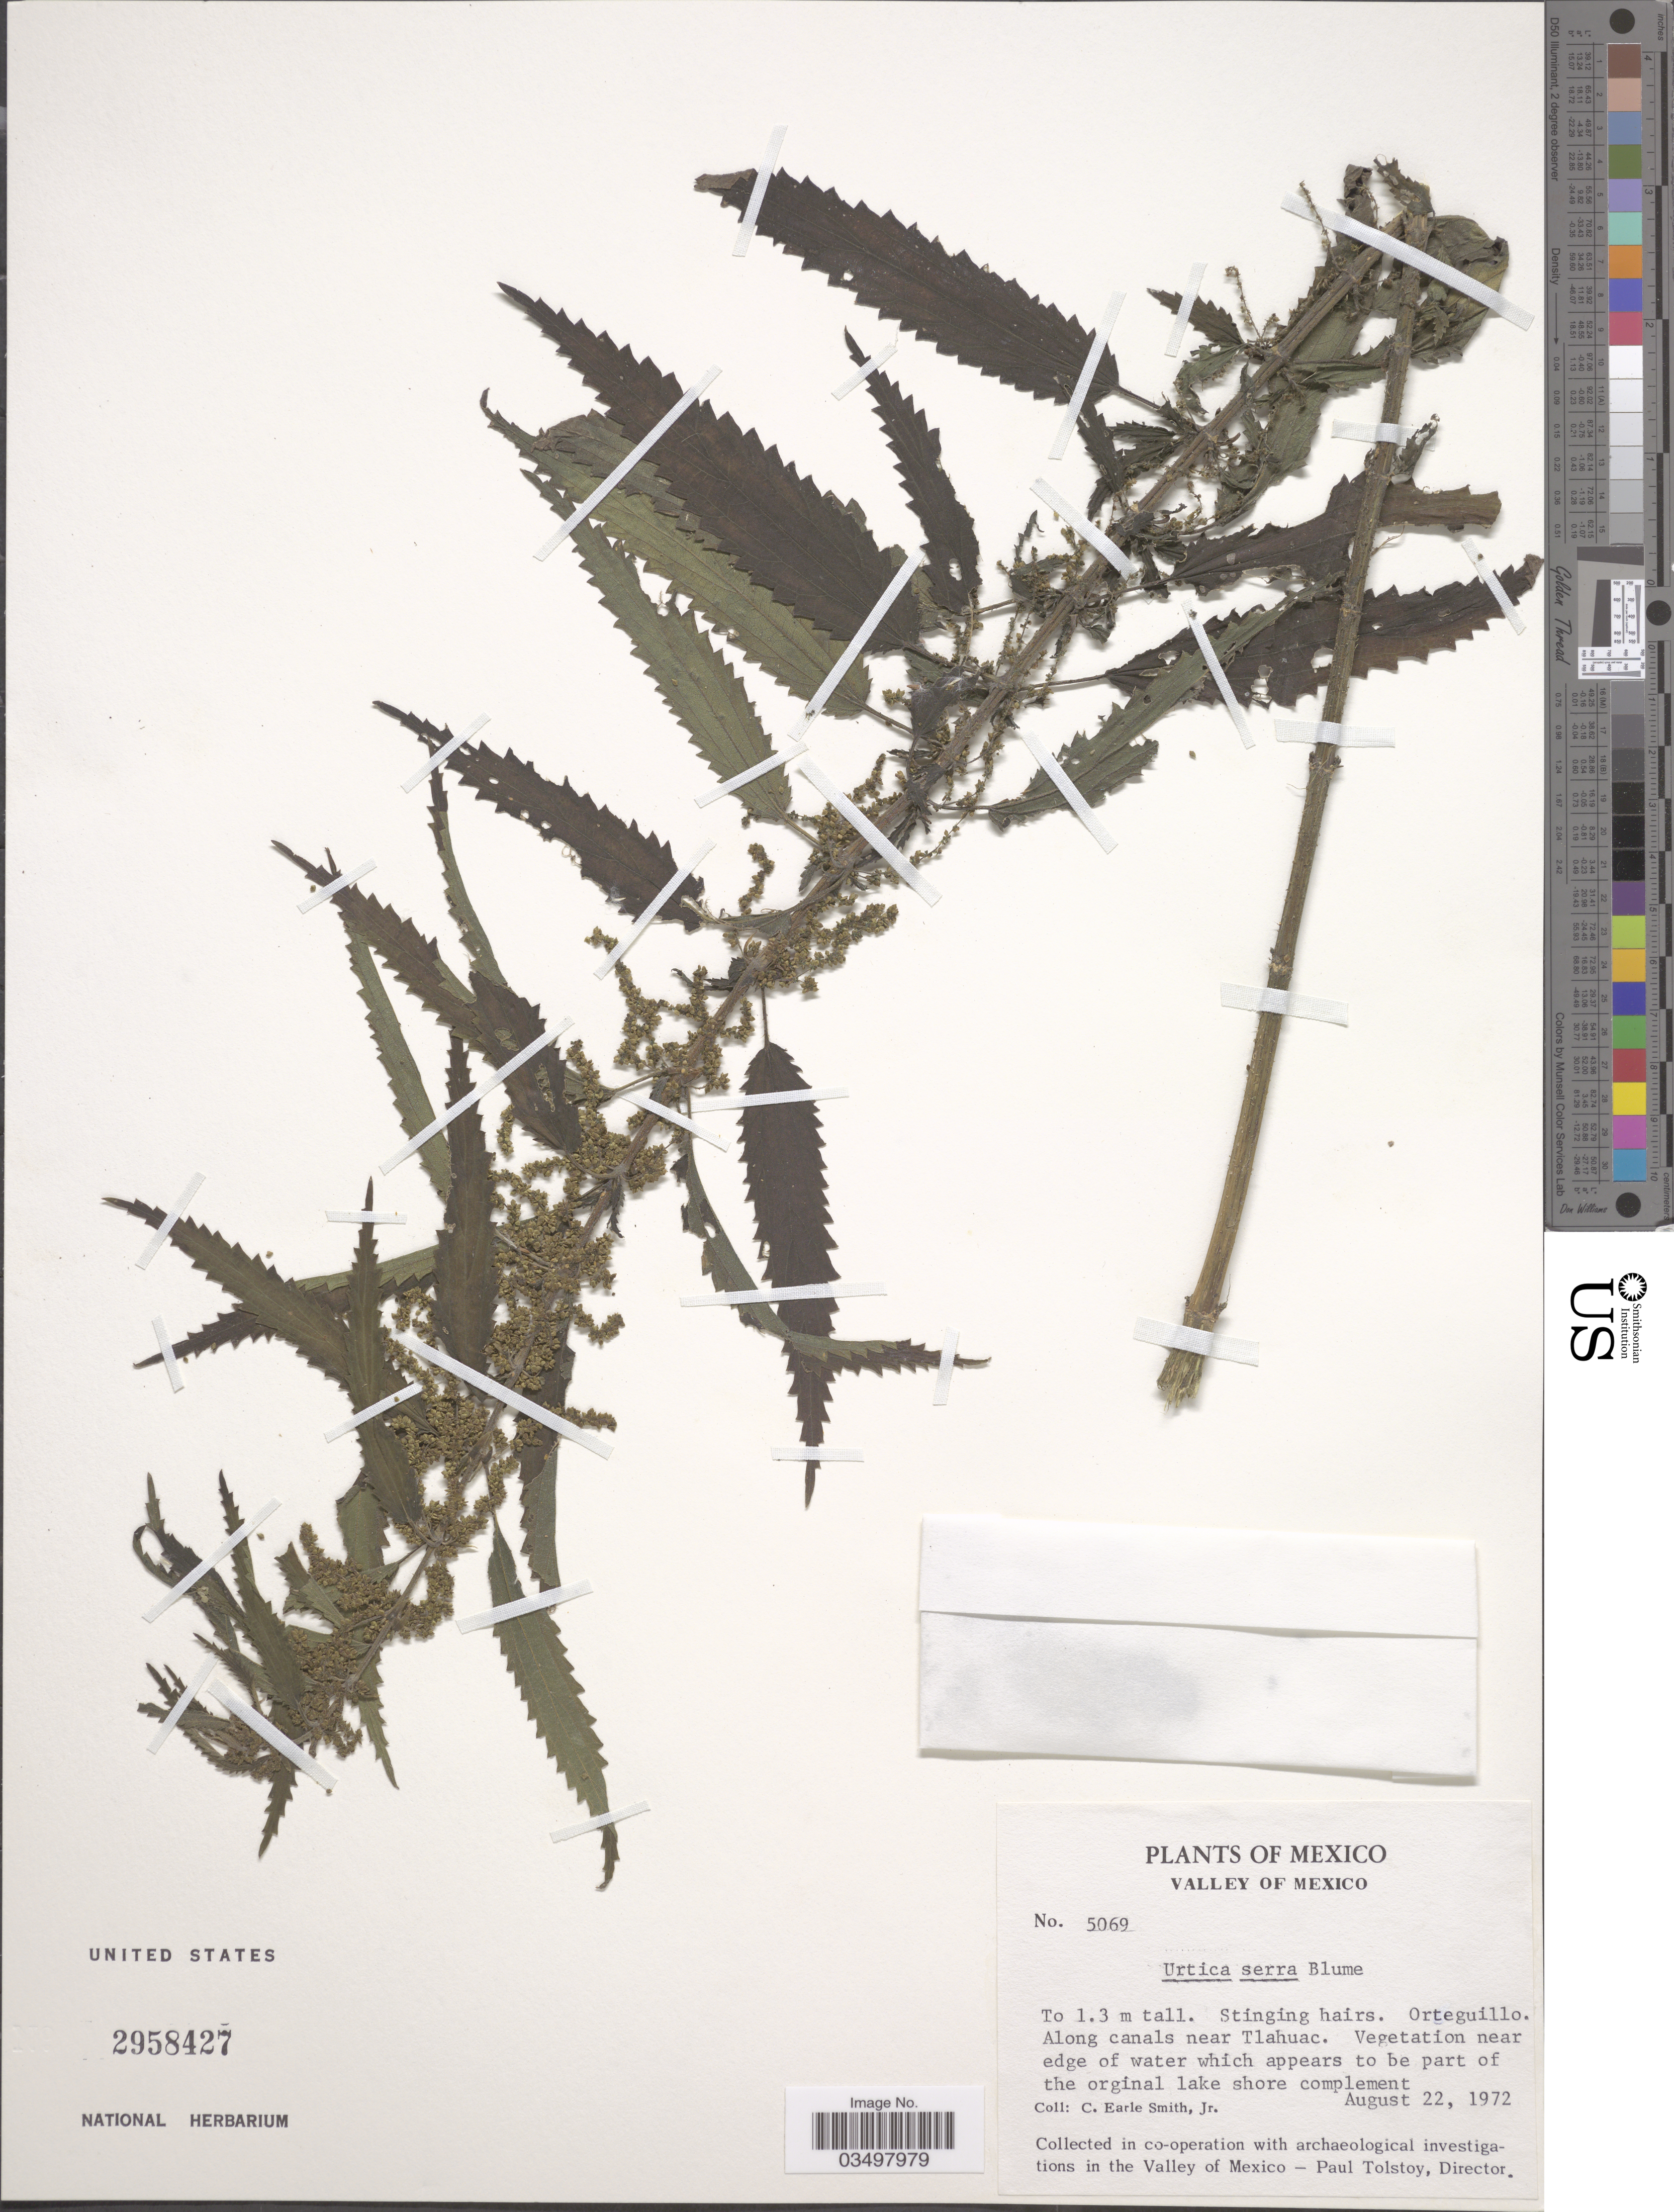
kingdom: Plantae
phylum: Tracheophyta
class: Magnoliopsida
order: Rosales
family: Urticaceae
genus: Urtica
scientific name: Urtica serra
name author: Blume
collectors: C. E. Smith Jr.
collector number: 5069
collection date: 1972-08-22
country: Mexico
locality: Valley of Mexico. Orteguillo. Along canals near Tlahuac. Vegetation near edge of water which appears to be part of the original lake shore complement.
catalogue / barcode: US 2958427